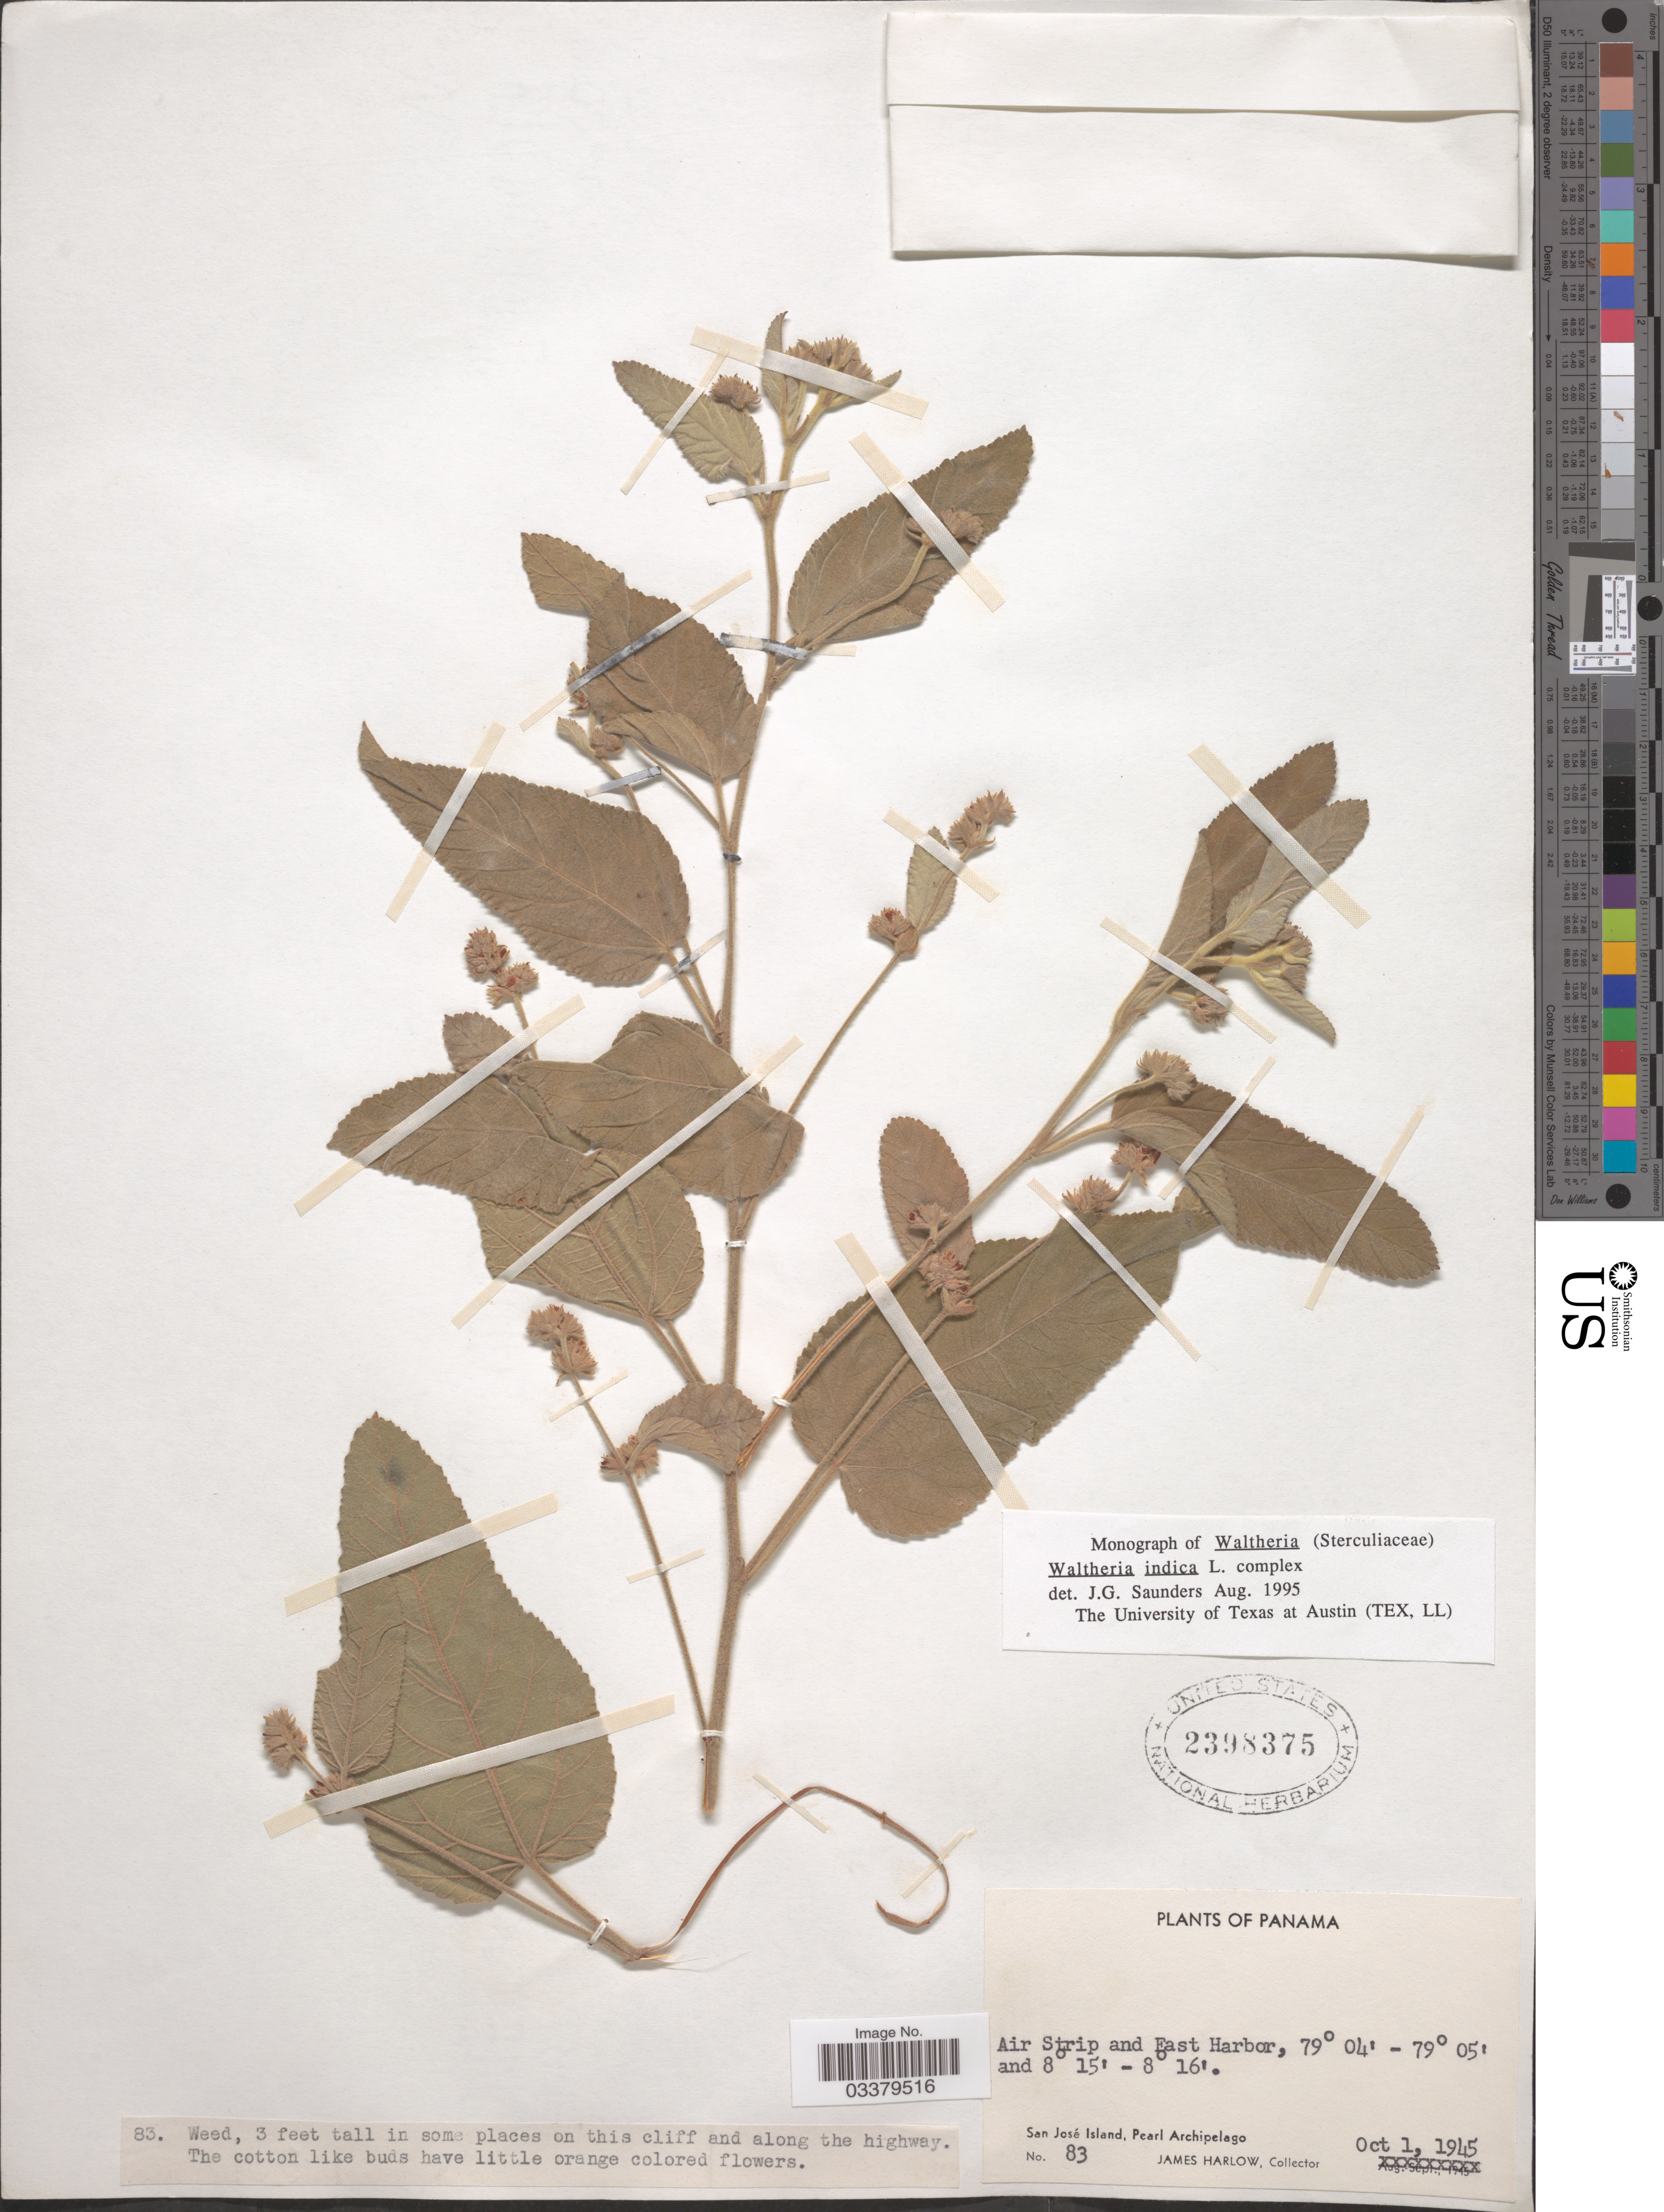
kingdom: Plantae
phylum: Tracheophyta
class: Magnoliopsida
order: Malvales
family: Malvaceae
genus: Waltheria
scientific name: Waltheria indica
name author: L.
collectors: J. Harlow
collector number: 83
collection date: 1945-10-01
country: Panama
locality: Air Strip and East Harbor. San José Island, Pearl Archipelago.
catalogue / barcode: US 2398375